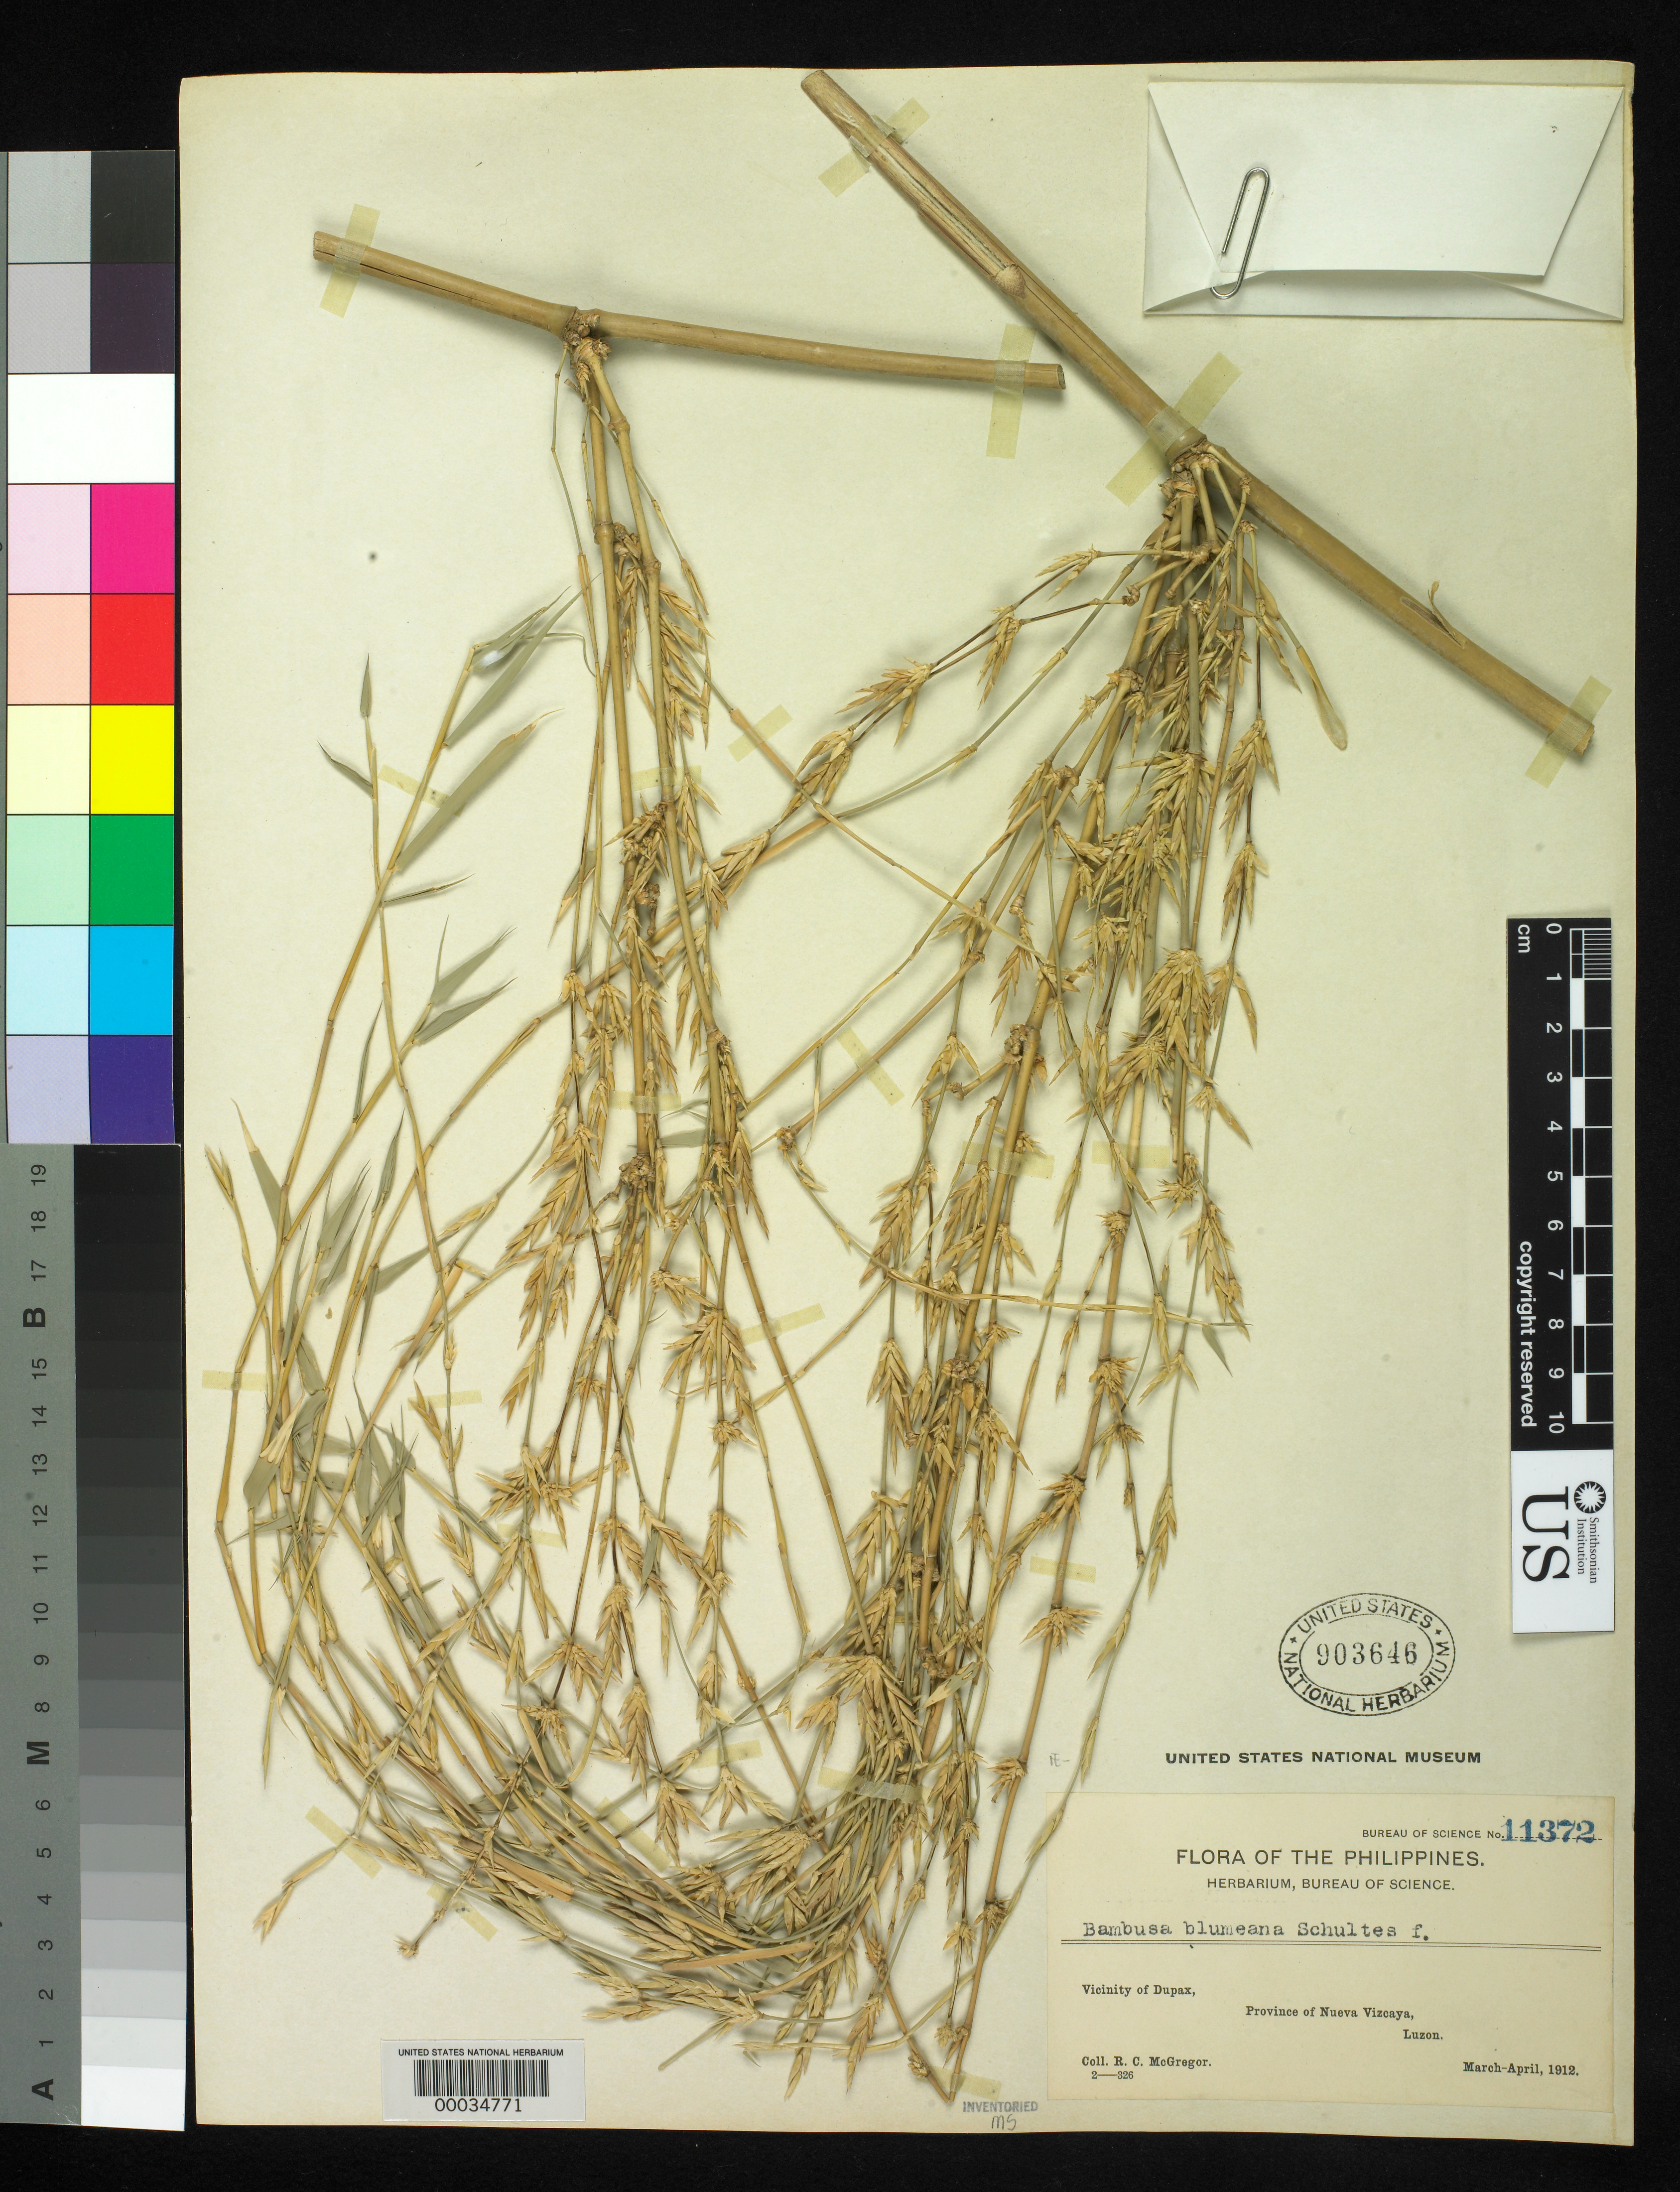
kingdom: Plantae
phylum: Tracheophyta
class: Liliopsida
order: Poales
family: Poaceae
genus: Bambusa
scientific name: Bambusa spinosa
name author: Roxb.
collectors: R. C. McGregor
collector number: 2-326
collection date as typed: Mar 1912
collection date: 1912-03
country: Philippines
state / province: Cagayan Valley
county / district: Nueva Vizcaya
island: Luzon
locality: Dupax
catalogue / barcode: US 903646